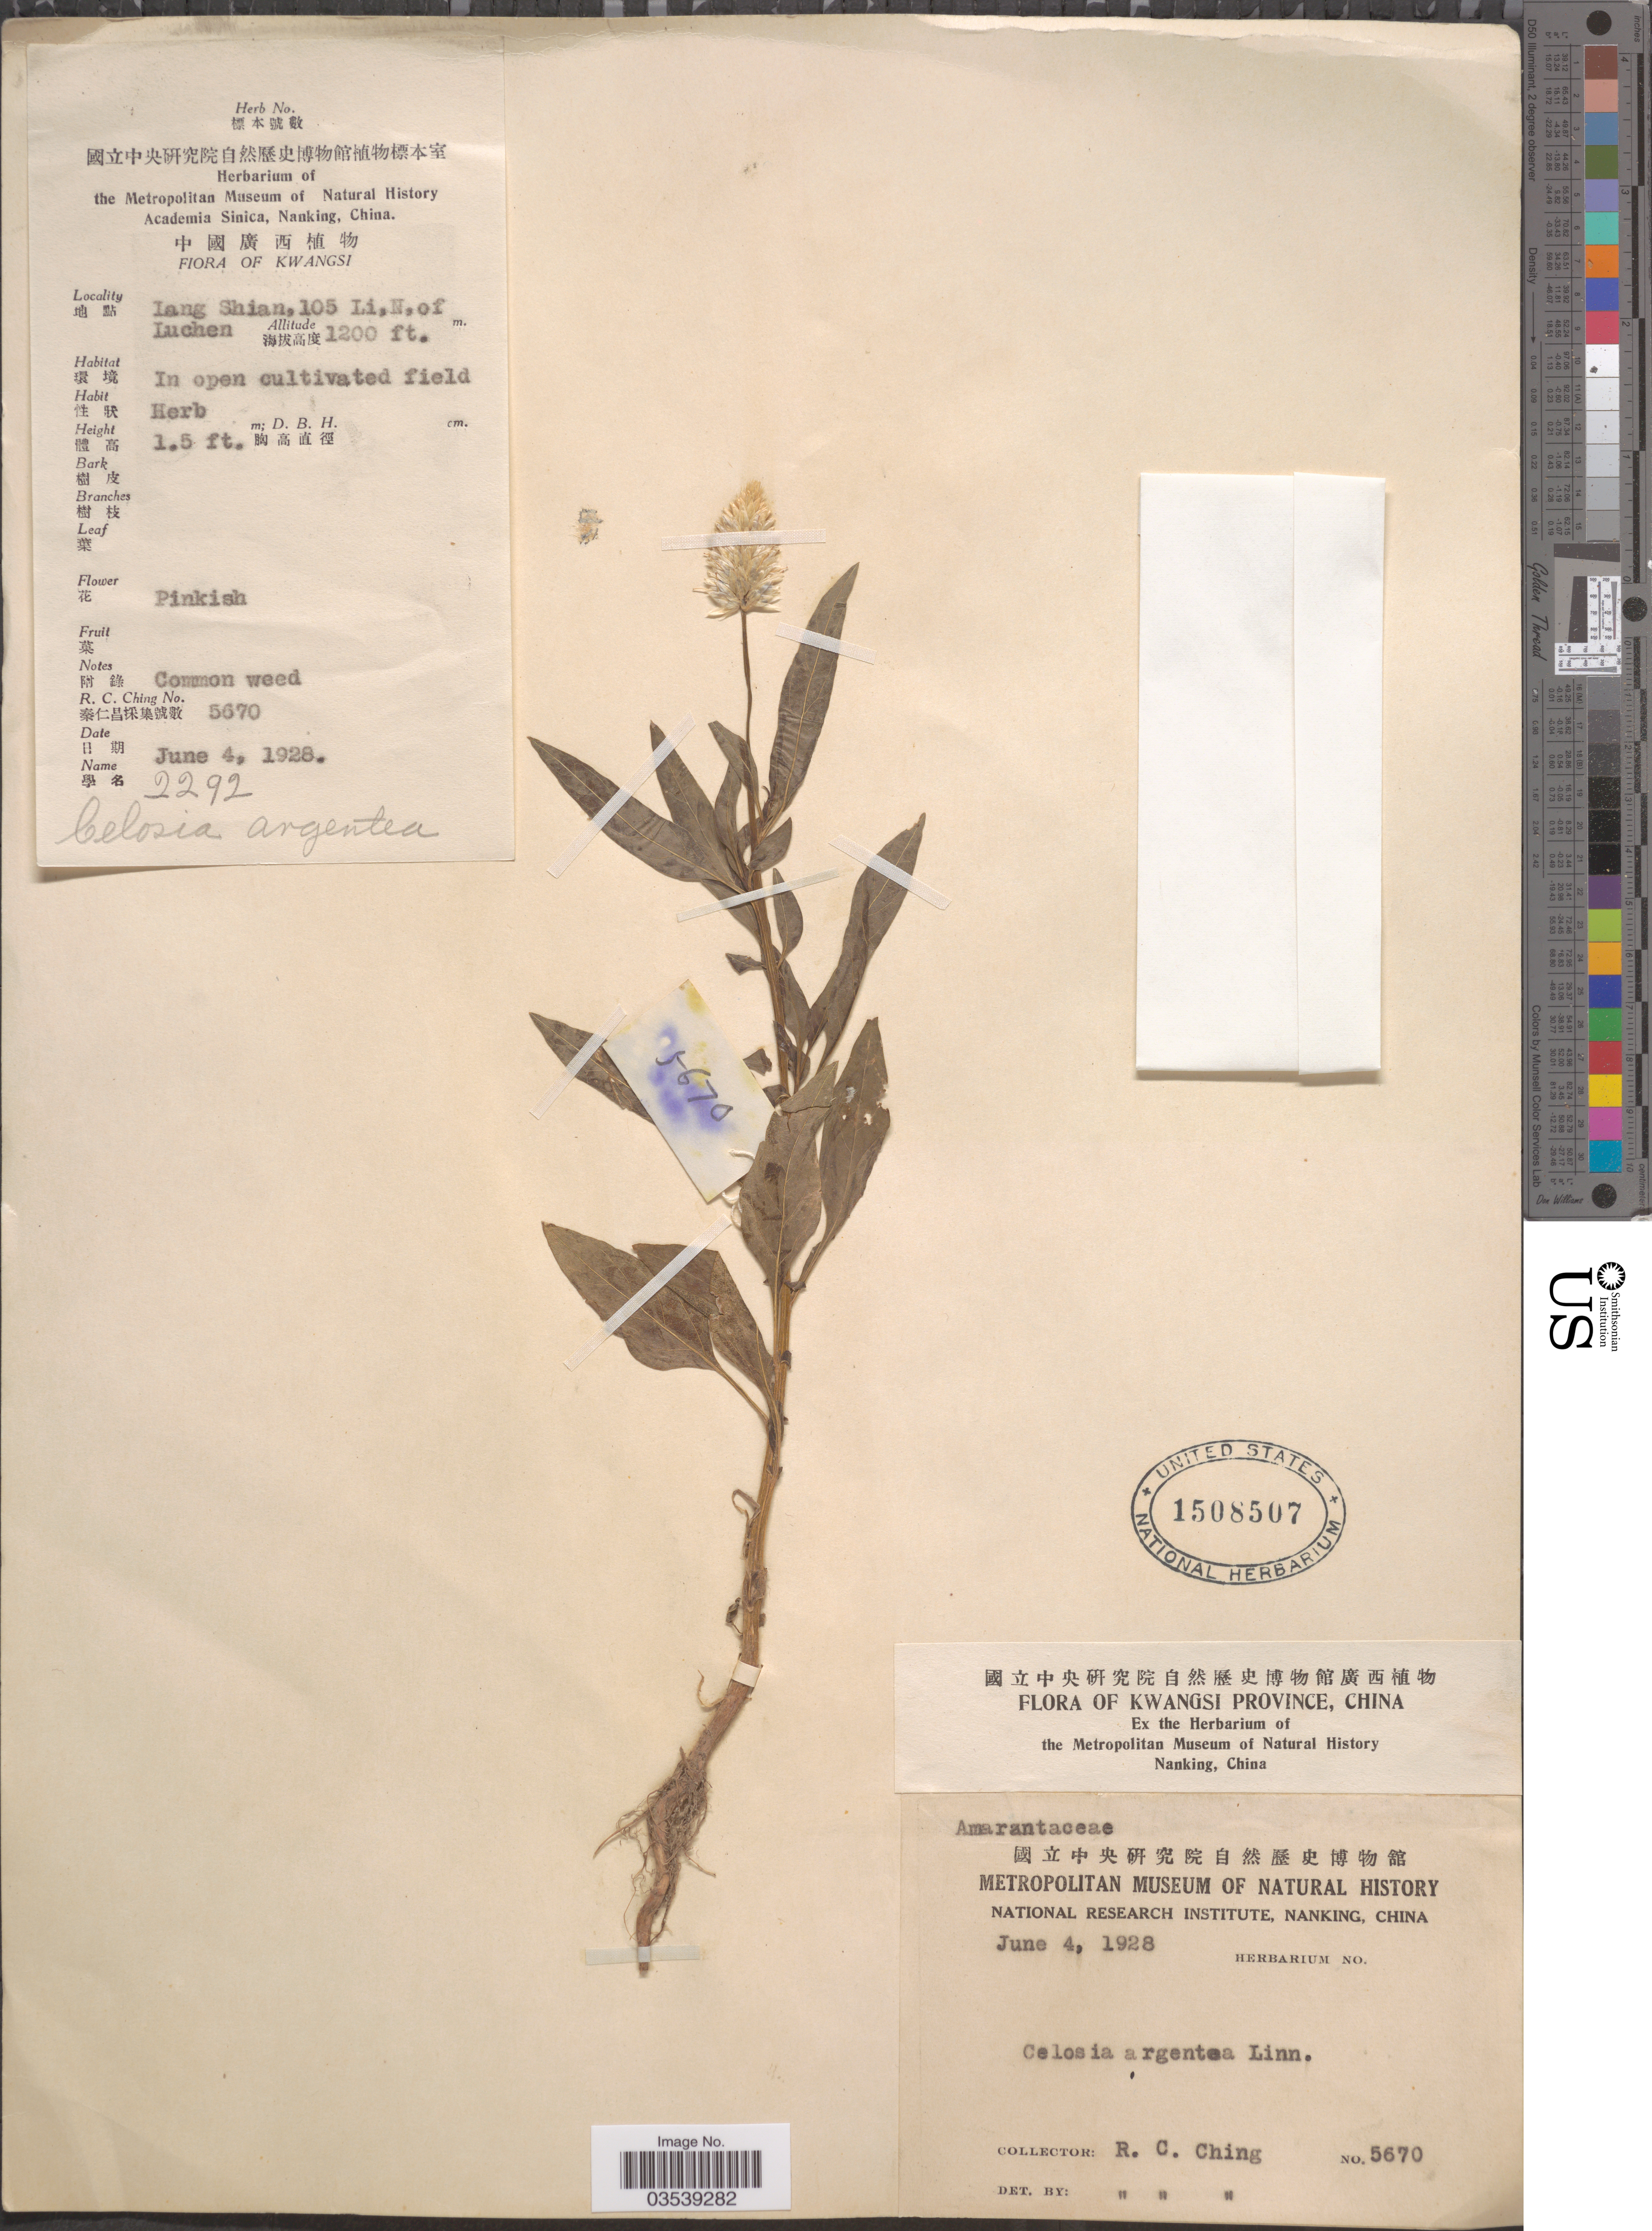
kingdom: Plantae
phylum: Tracheophyta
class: Magnoliopsida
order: Caryophyllales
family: Amaranthaceae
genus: Celosia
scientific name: Celosia argentea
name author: L.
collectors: R. C. Ching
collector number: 5670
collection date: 1928-06-04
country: China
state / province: Guangxi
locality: Kwangsi Province. Iang Shian, 105 Li, N. of Luchen. In open cultivated field.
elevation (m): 366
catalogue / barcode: US 1508507